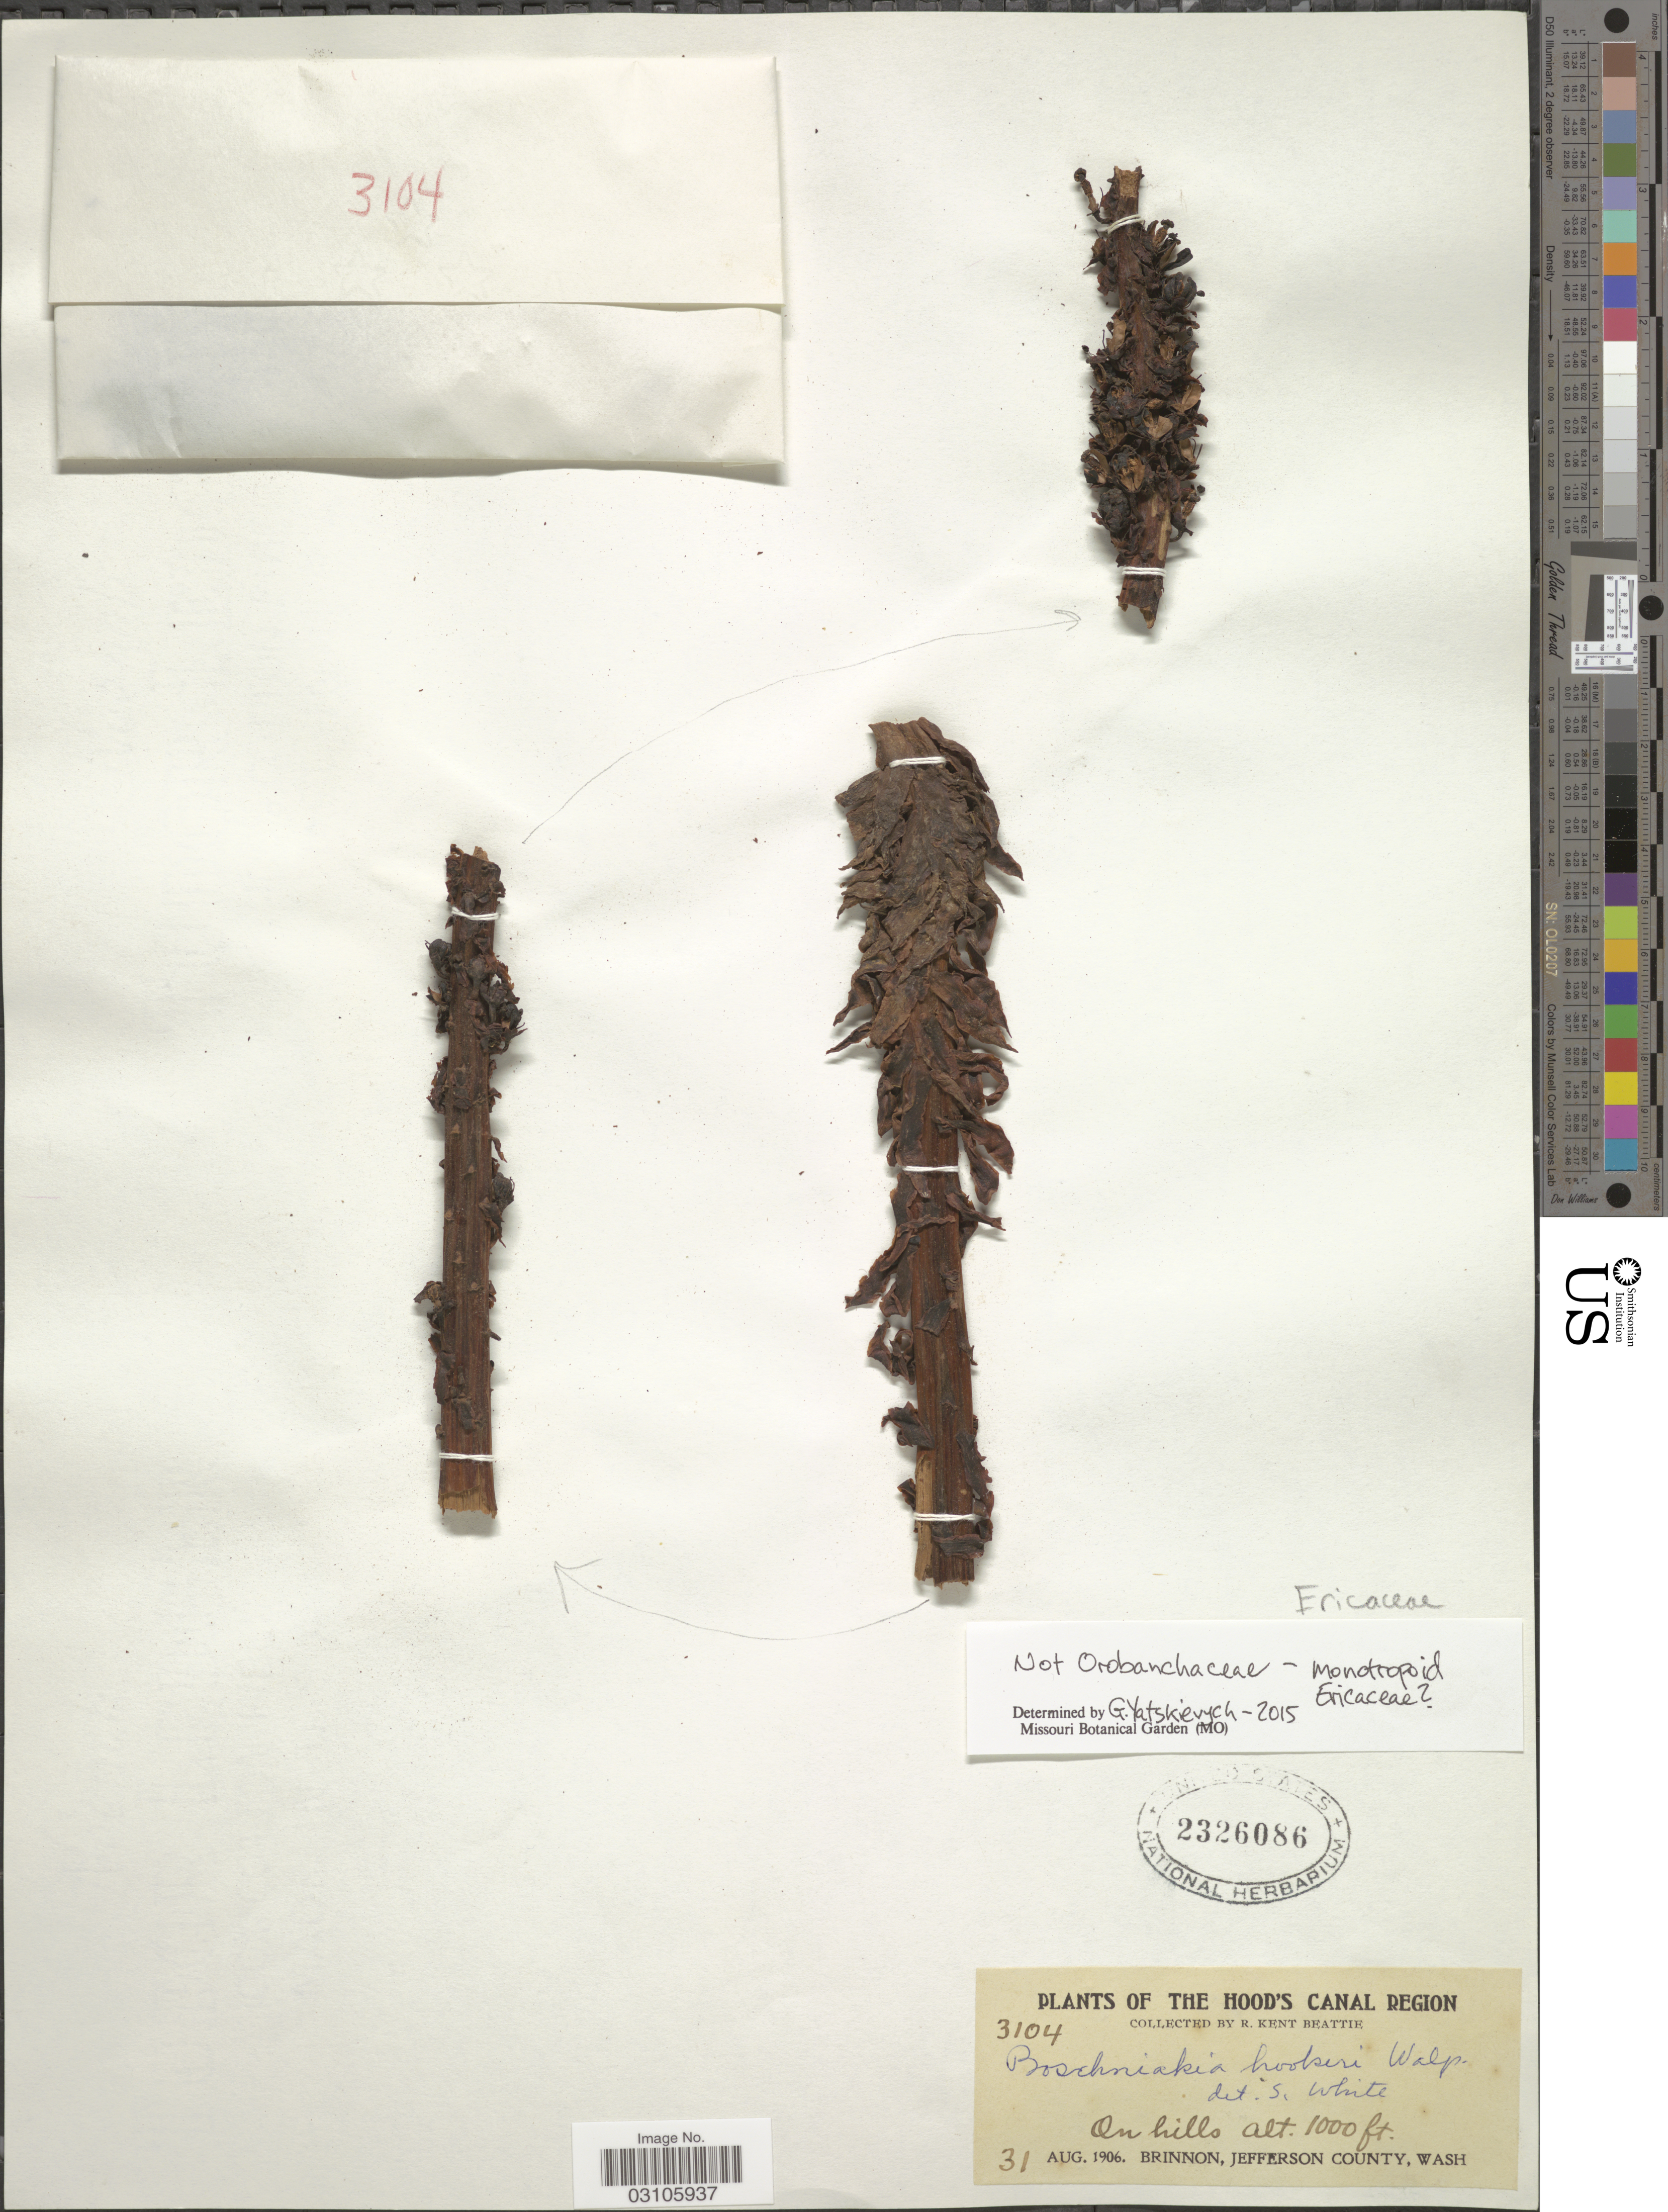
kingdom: Plantae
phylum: Tracheophyta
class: Magnoliopsida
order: Ericales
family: Ericaceae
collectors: R. K. Beattie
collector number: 3104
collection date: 1906-08-31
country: United States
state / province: Washington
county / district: Jefferson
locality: The Hood's Canal Region. Brinnon, Jefferson County, Wash.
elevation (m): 305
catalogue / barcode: US 23260786